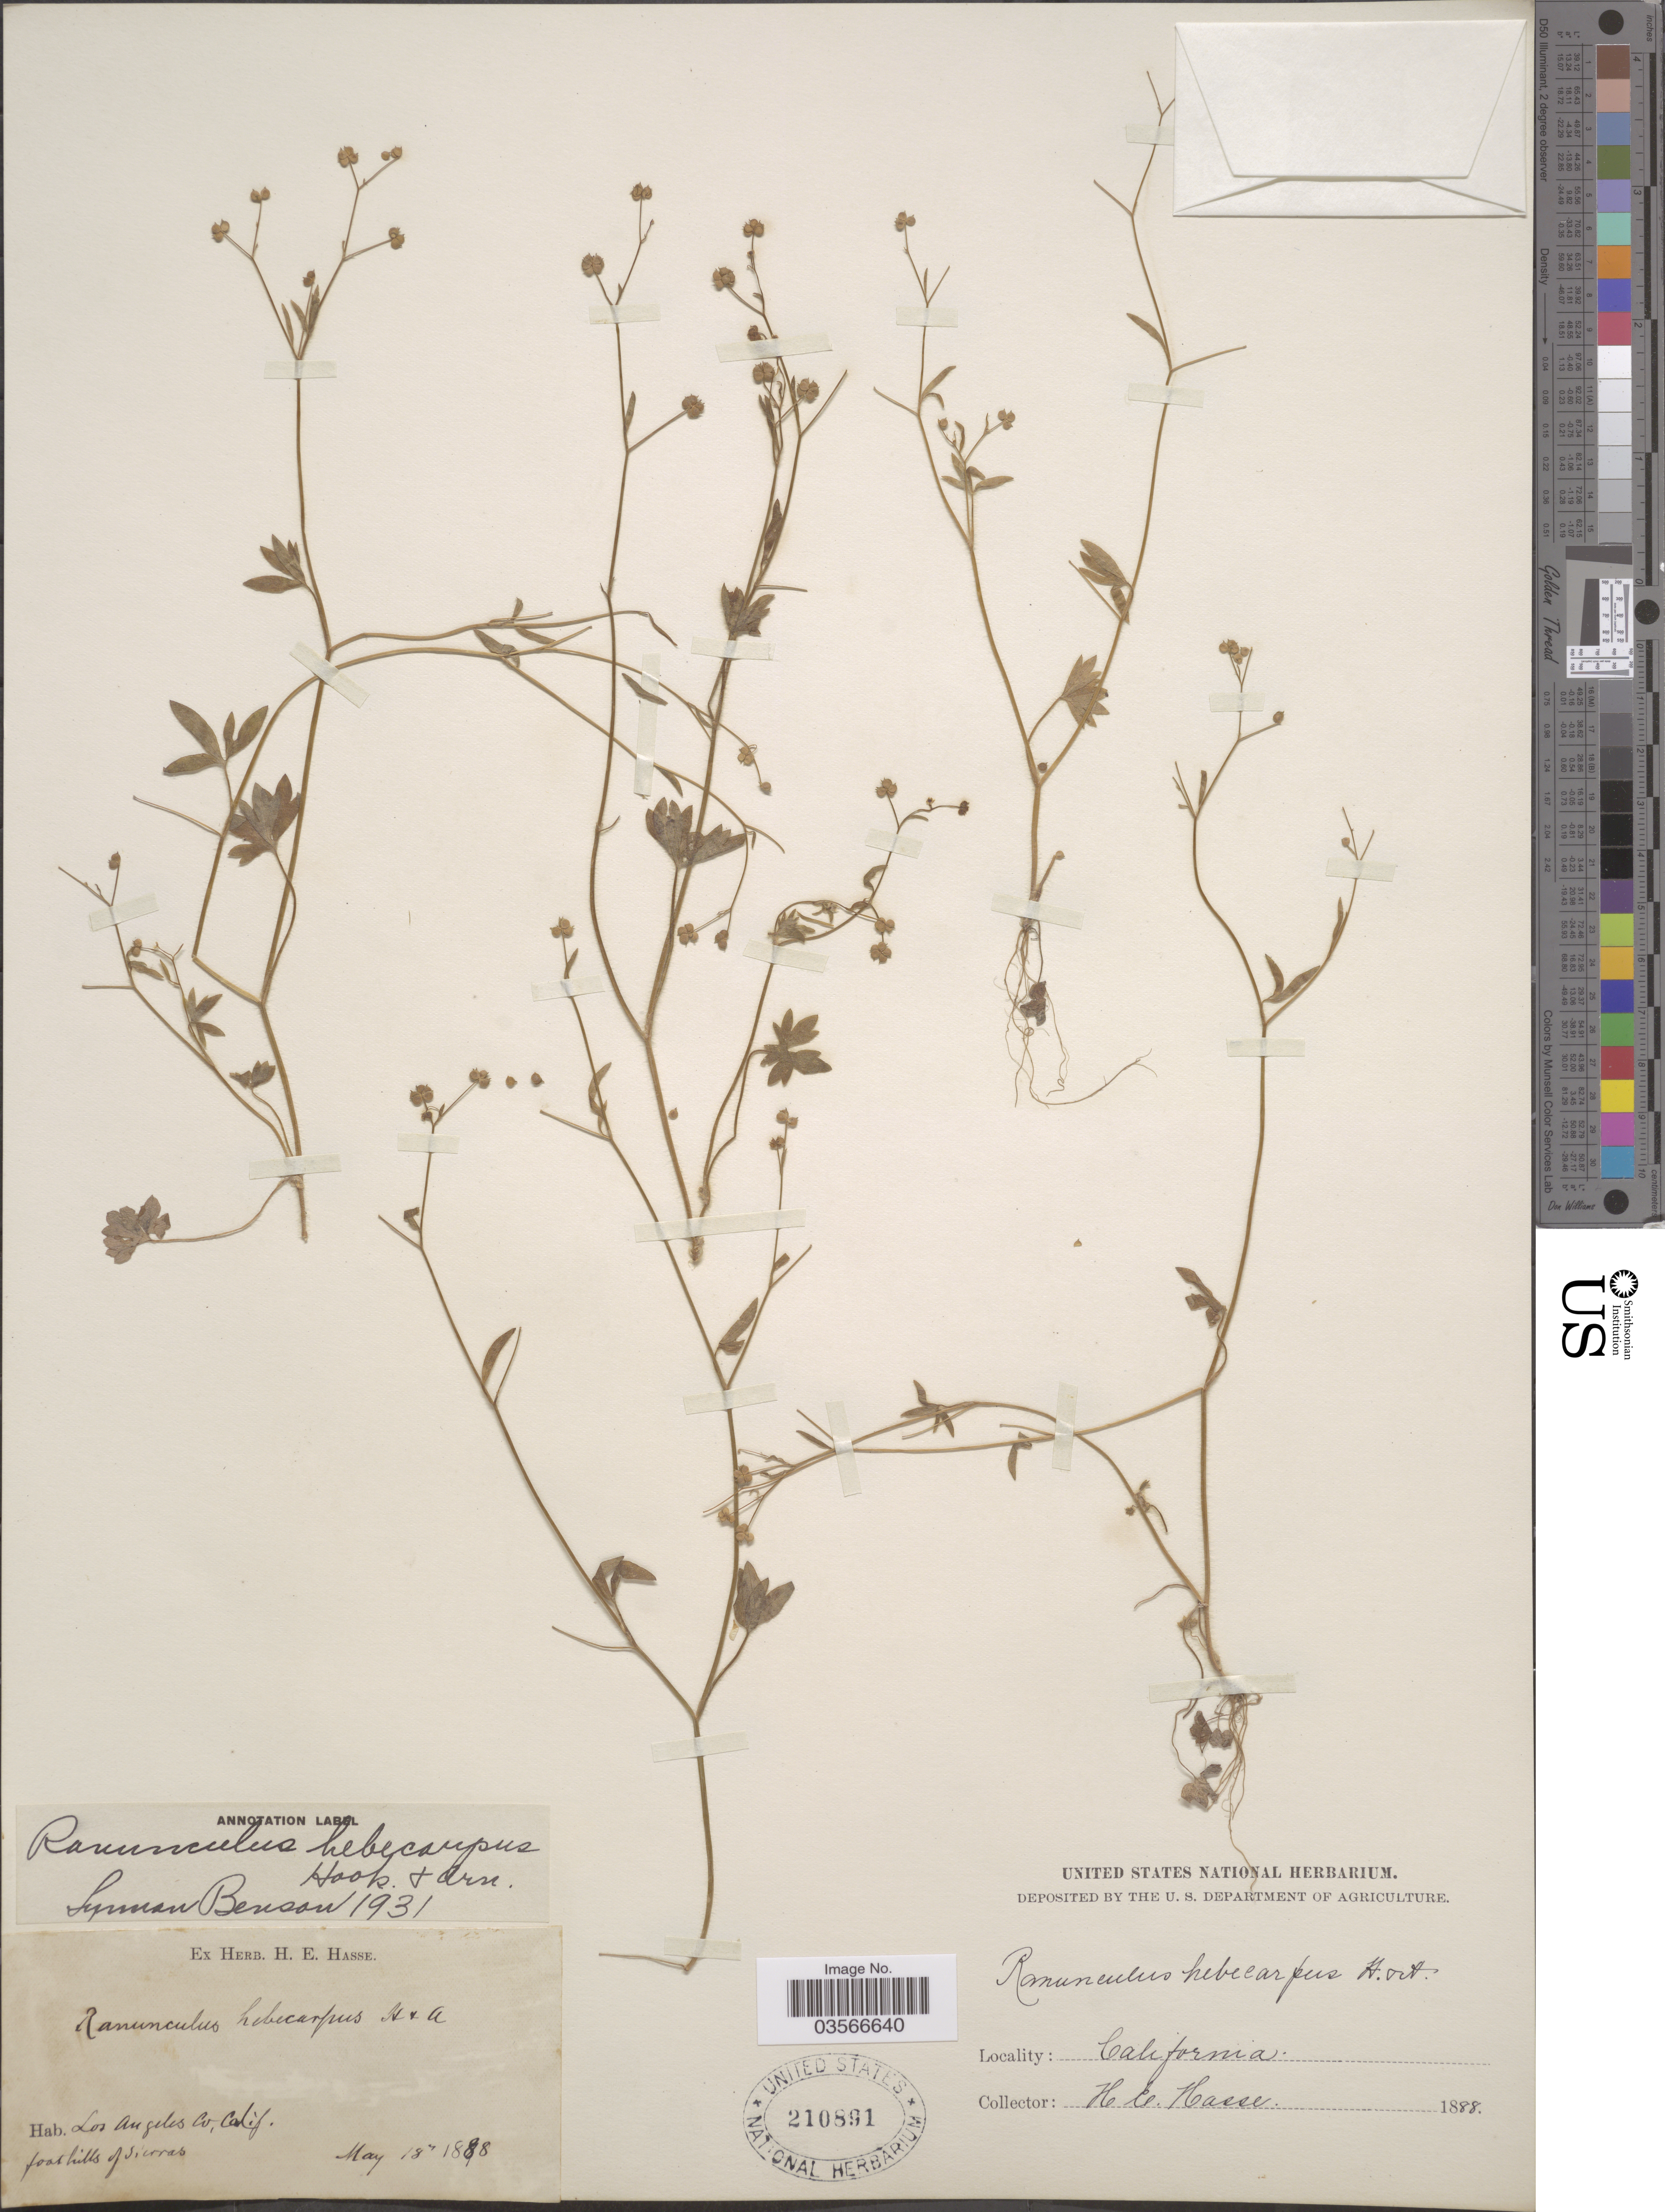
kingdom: Plantae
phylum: Tracheophyta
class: Magnoliopsida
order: Ranunculales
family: Ranunculaceae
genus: Ranunculus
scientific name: Ranunculus hebecarpus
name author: Hook. & Arn.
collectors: H. E. Hasse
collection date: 1888-05-18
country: United States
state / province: California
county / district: Los Angeles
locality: Los Angeles Co.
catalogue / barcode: US 210891